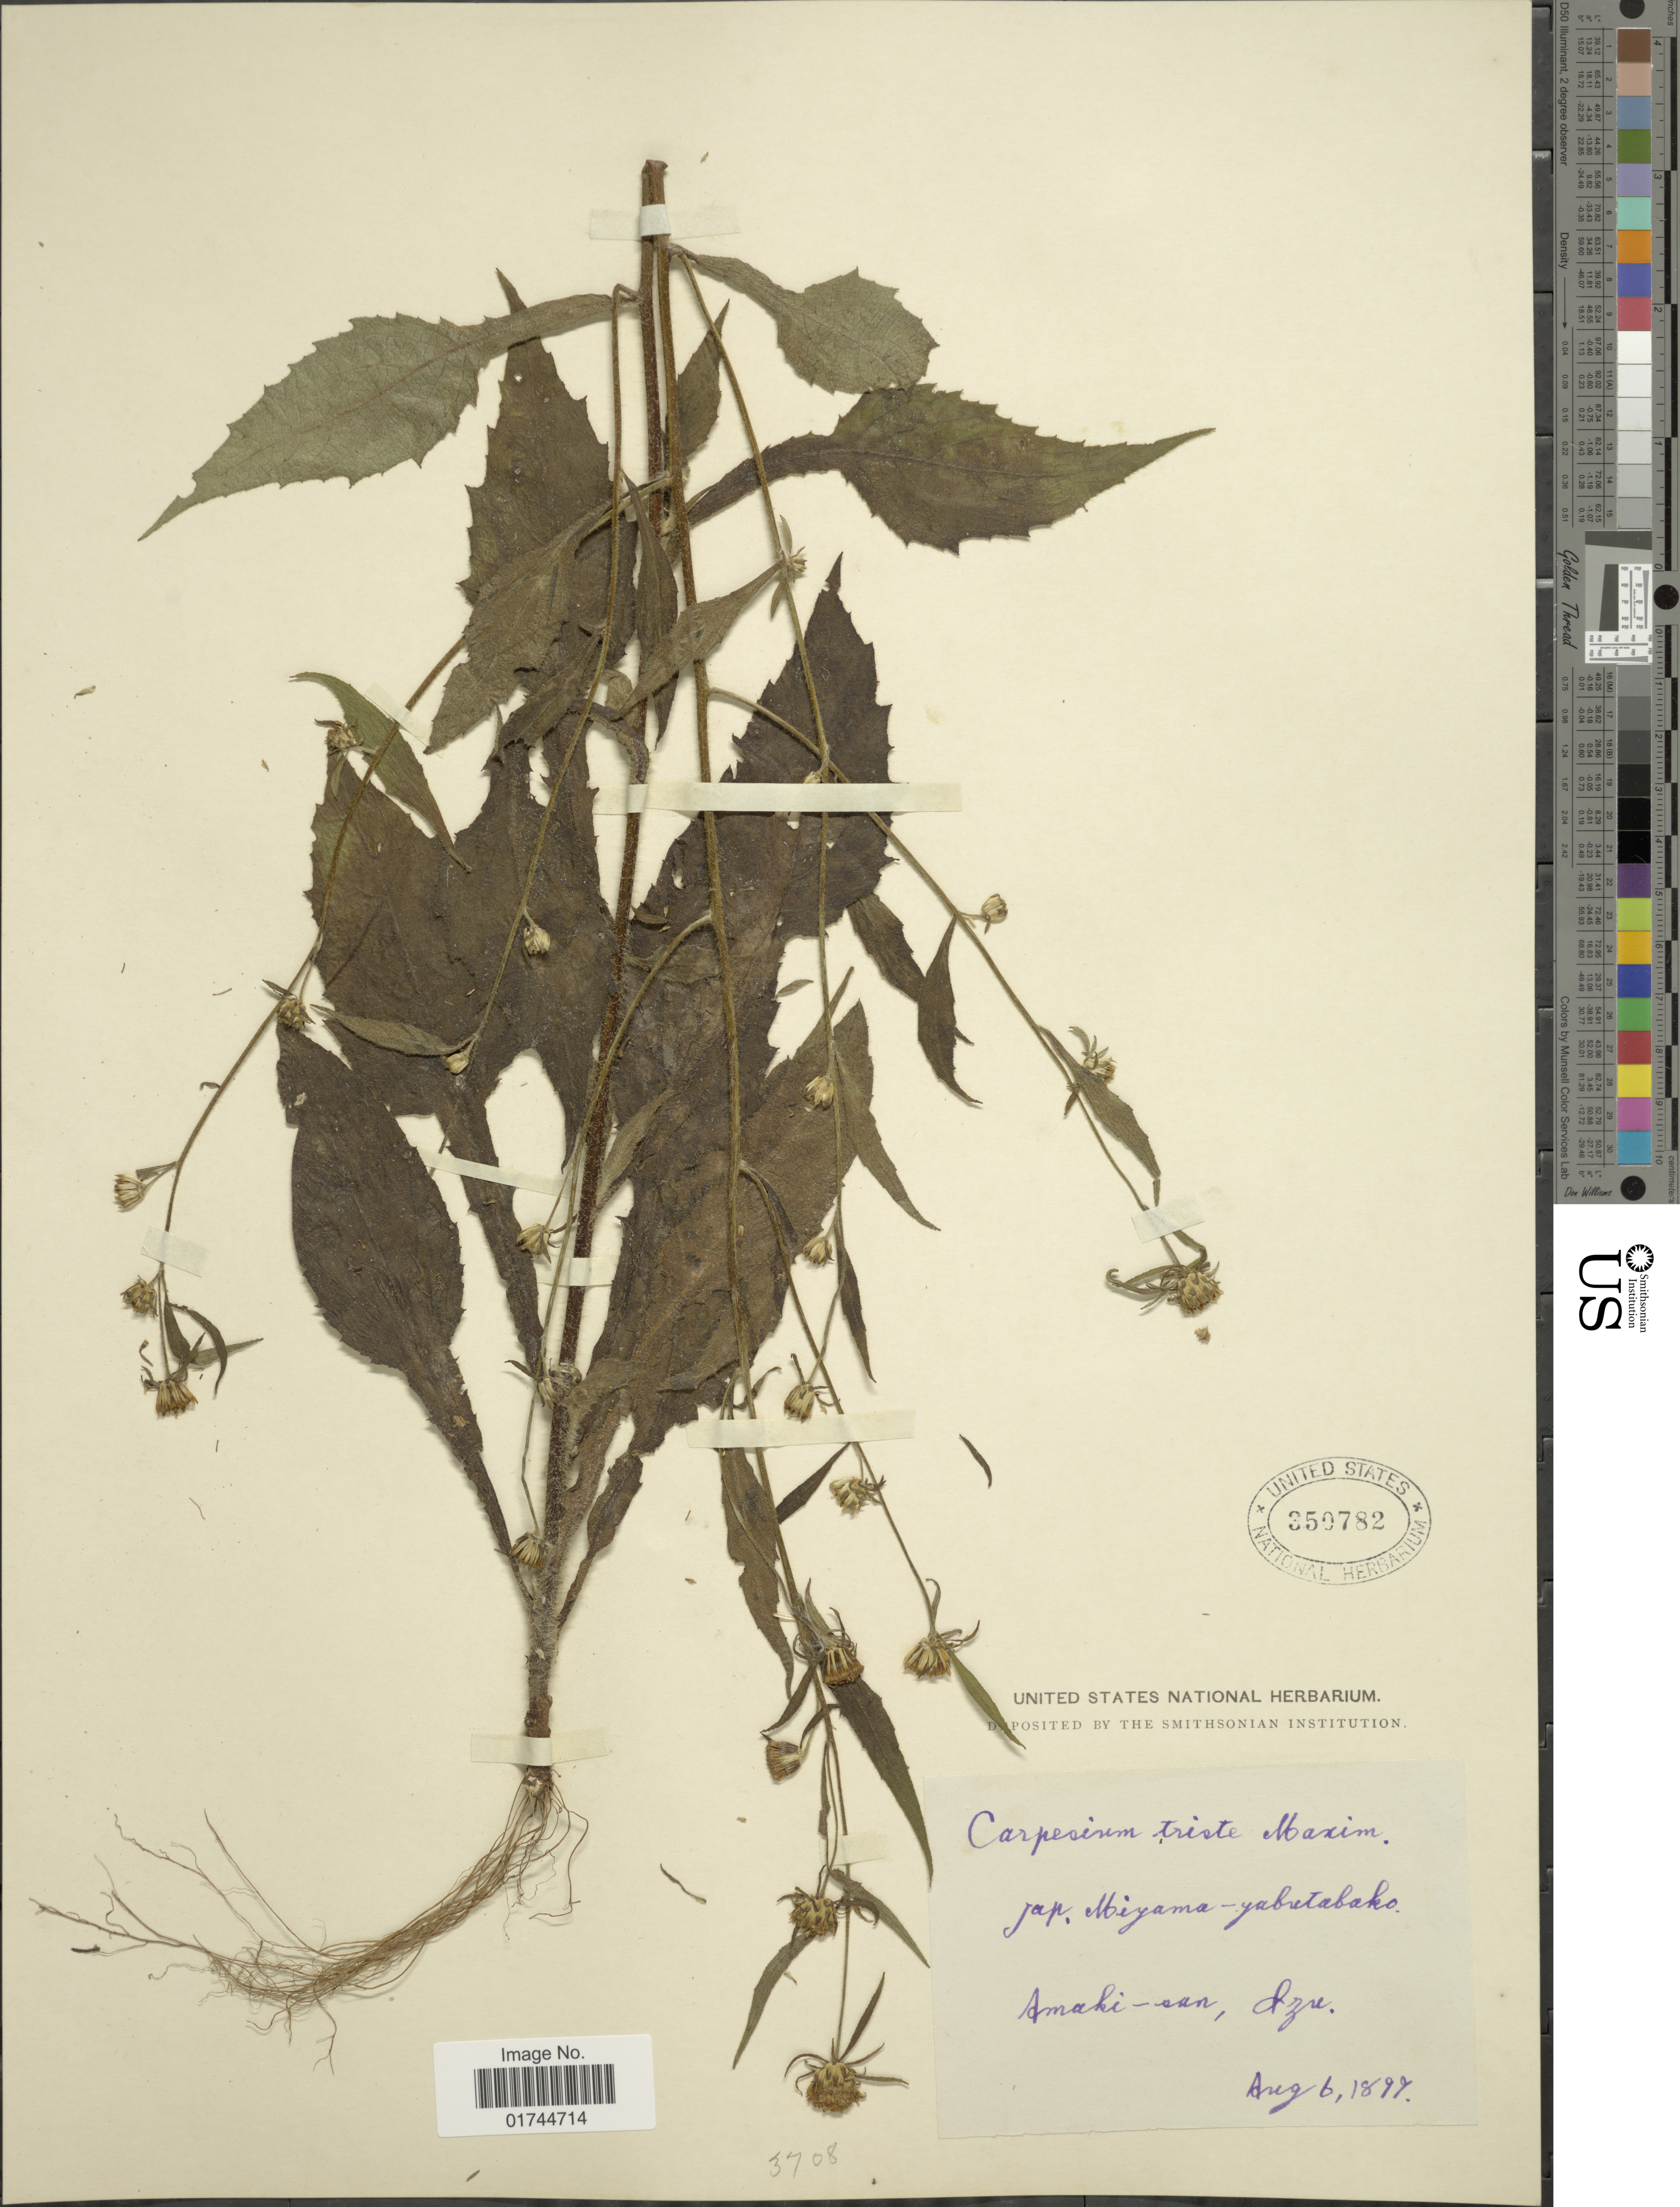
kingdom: Plantae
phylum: Tracheophyta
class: Magnoliopsida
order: Asterales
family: Asteraceae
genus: Carpesium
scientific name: Carpesium triste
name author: Maxim.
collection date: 1897-08-06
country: Japan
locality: Amaki-san, Izu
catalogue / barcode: US 350782